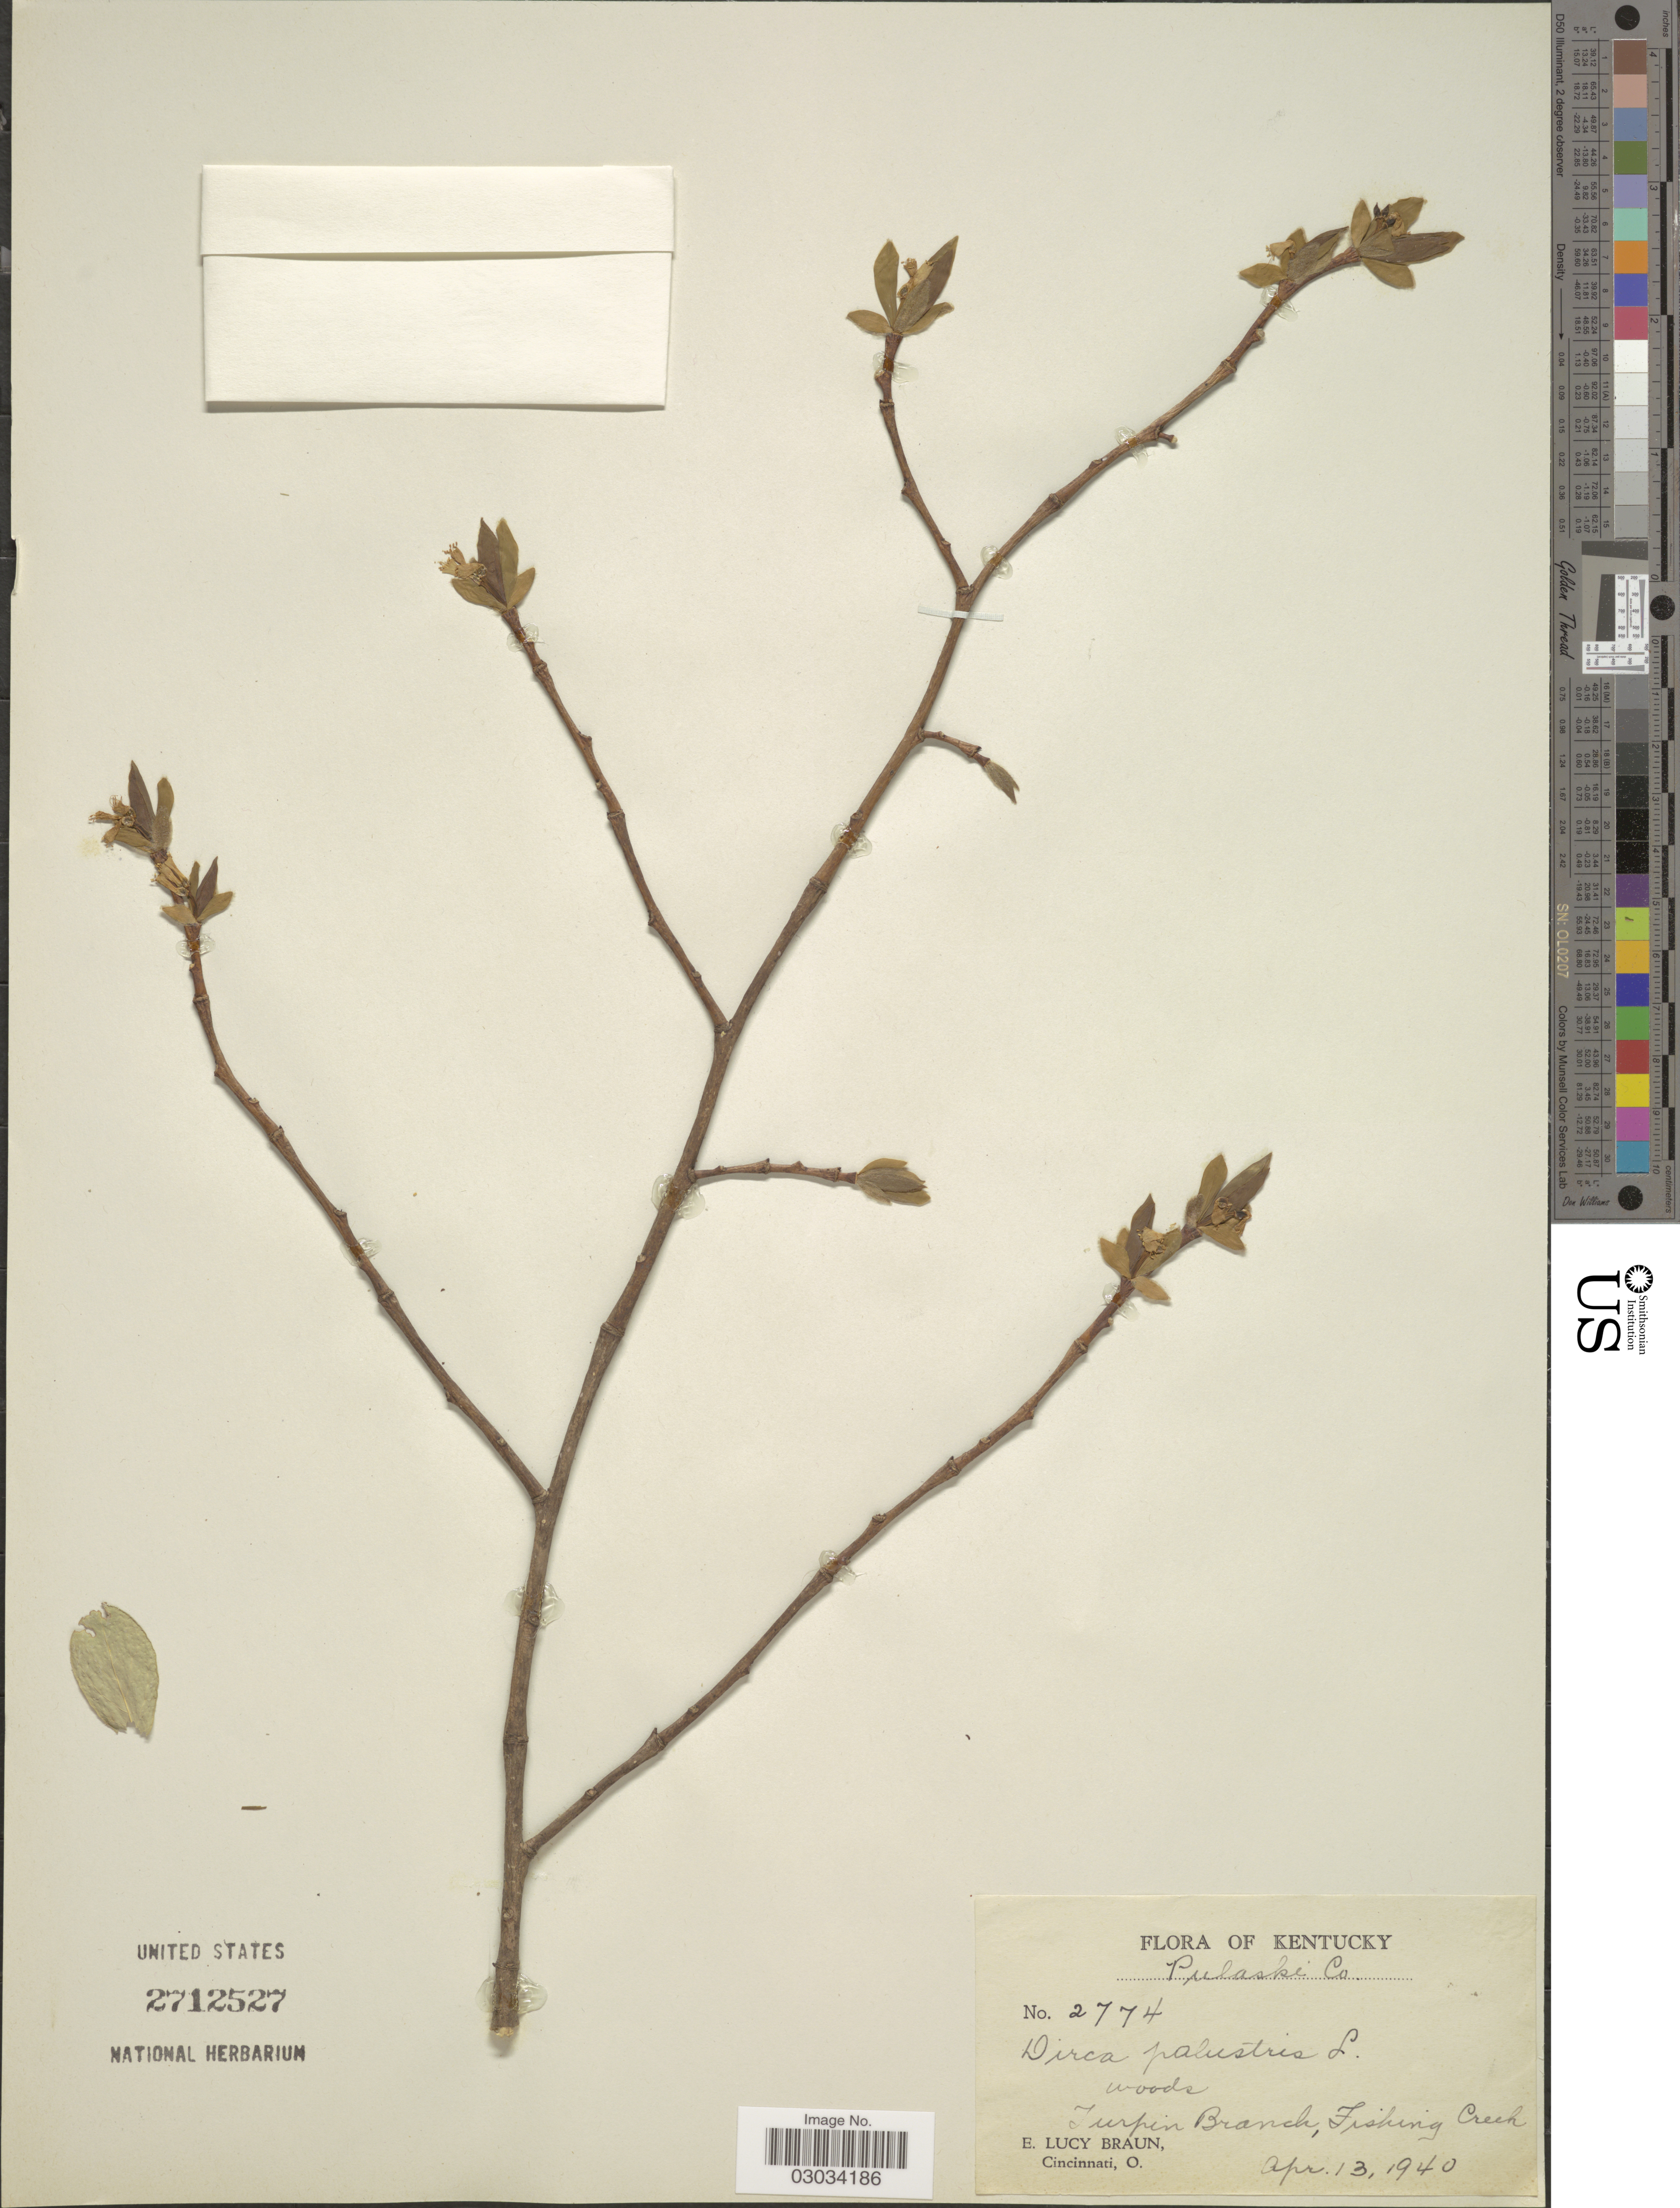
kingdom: Plantae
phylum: Tracheophyta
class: Magnoliopsida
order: Malvales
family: Thymelaeaceae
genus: Dirca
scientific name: Dirca palustris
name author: L.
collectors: E. L. Braun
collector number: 2774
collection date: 1940-04-13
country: United States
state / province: Kentucky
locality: Pulaski Co. Turpin Branch, Fishing Creek.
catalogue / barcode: US 2712527